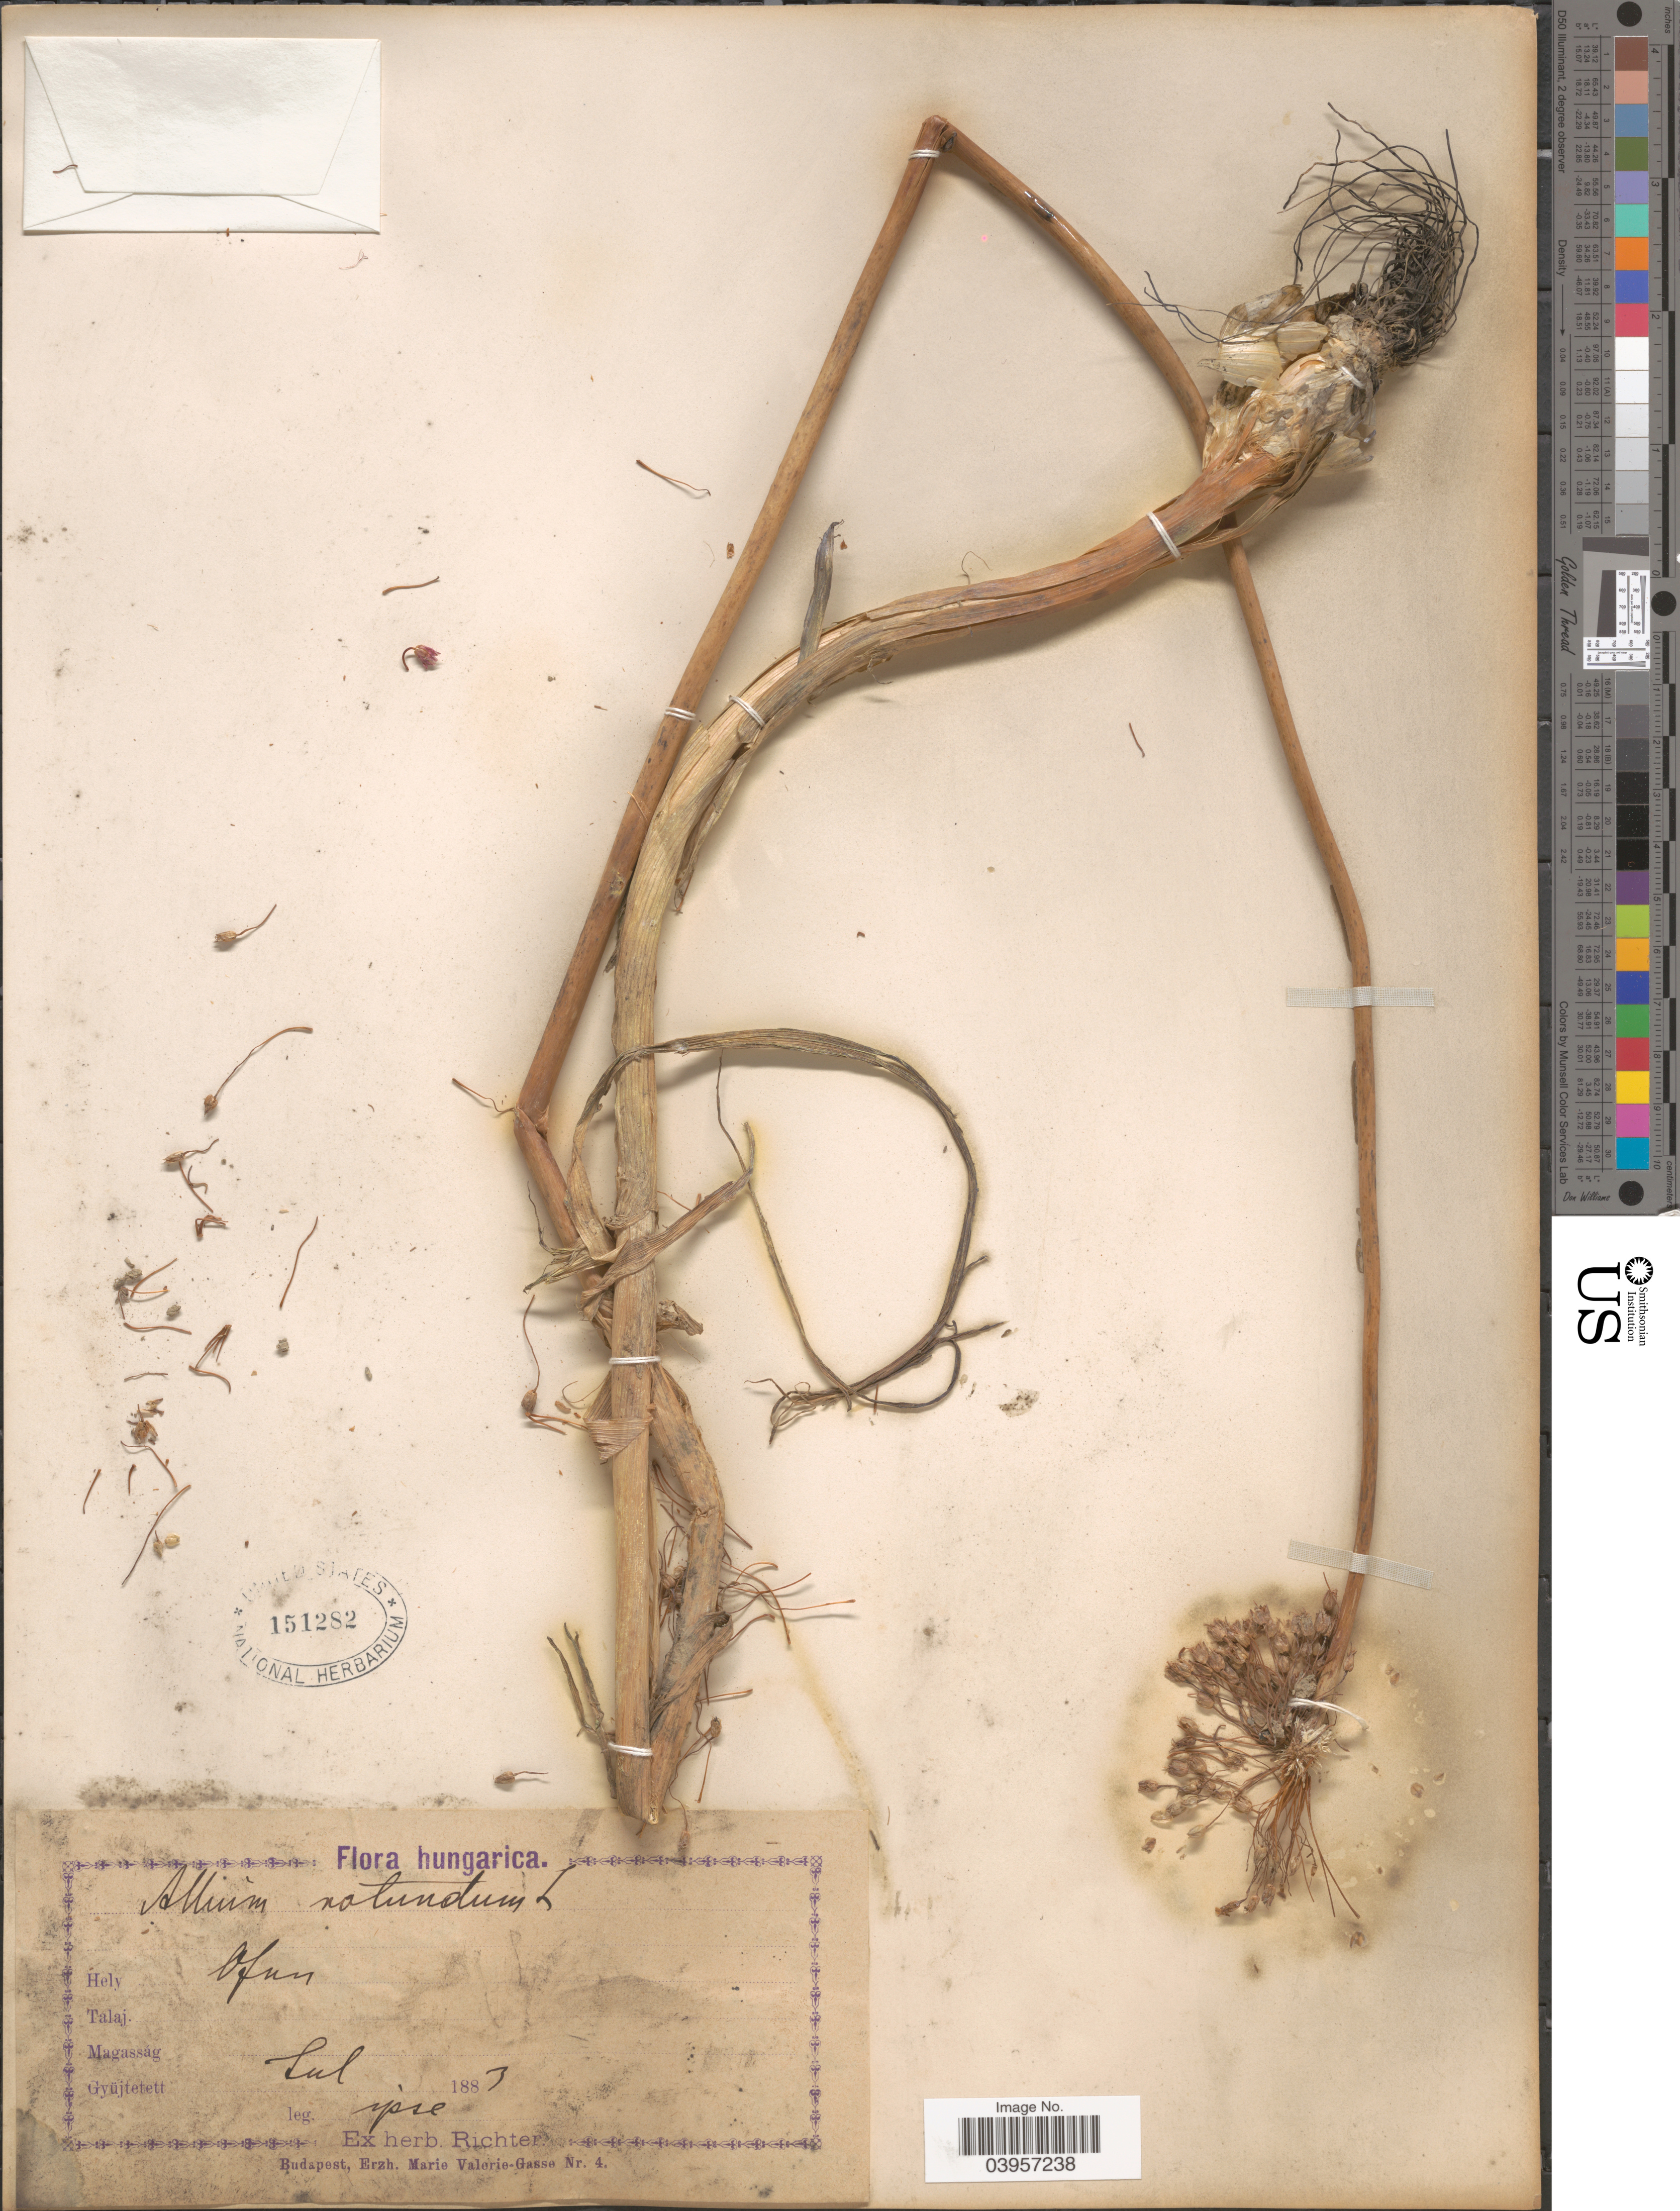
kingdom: Plantae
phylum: Tracheophyta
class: Liliopsida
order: Asparagales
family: Amaryllidaceae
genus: Allium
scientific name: Allium rotundum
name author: L.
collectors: -- Richter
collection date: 1883-07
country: Hungary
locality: Ofan.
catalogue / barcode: US 151282